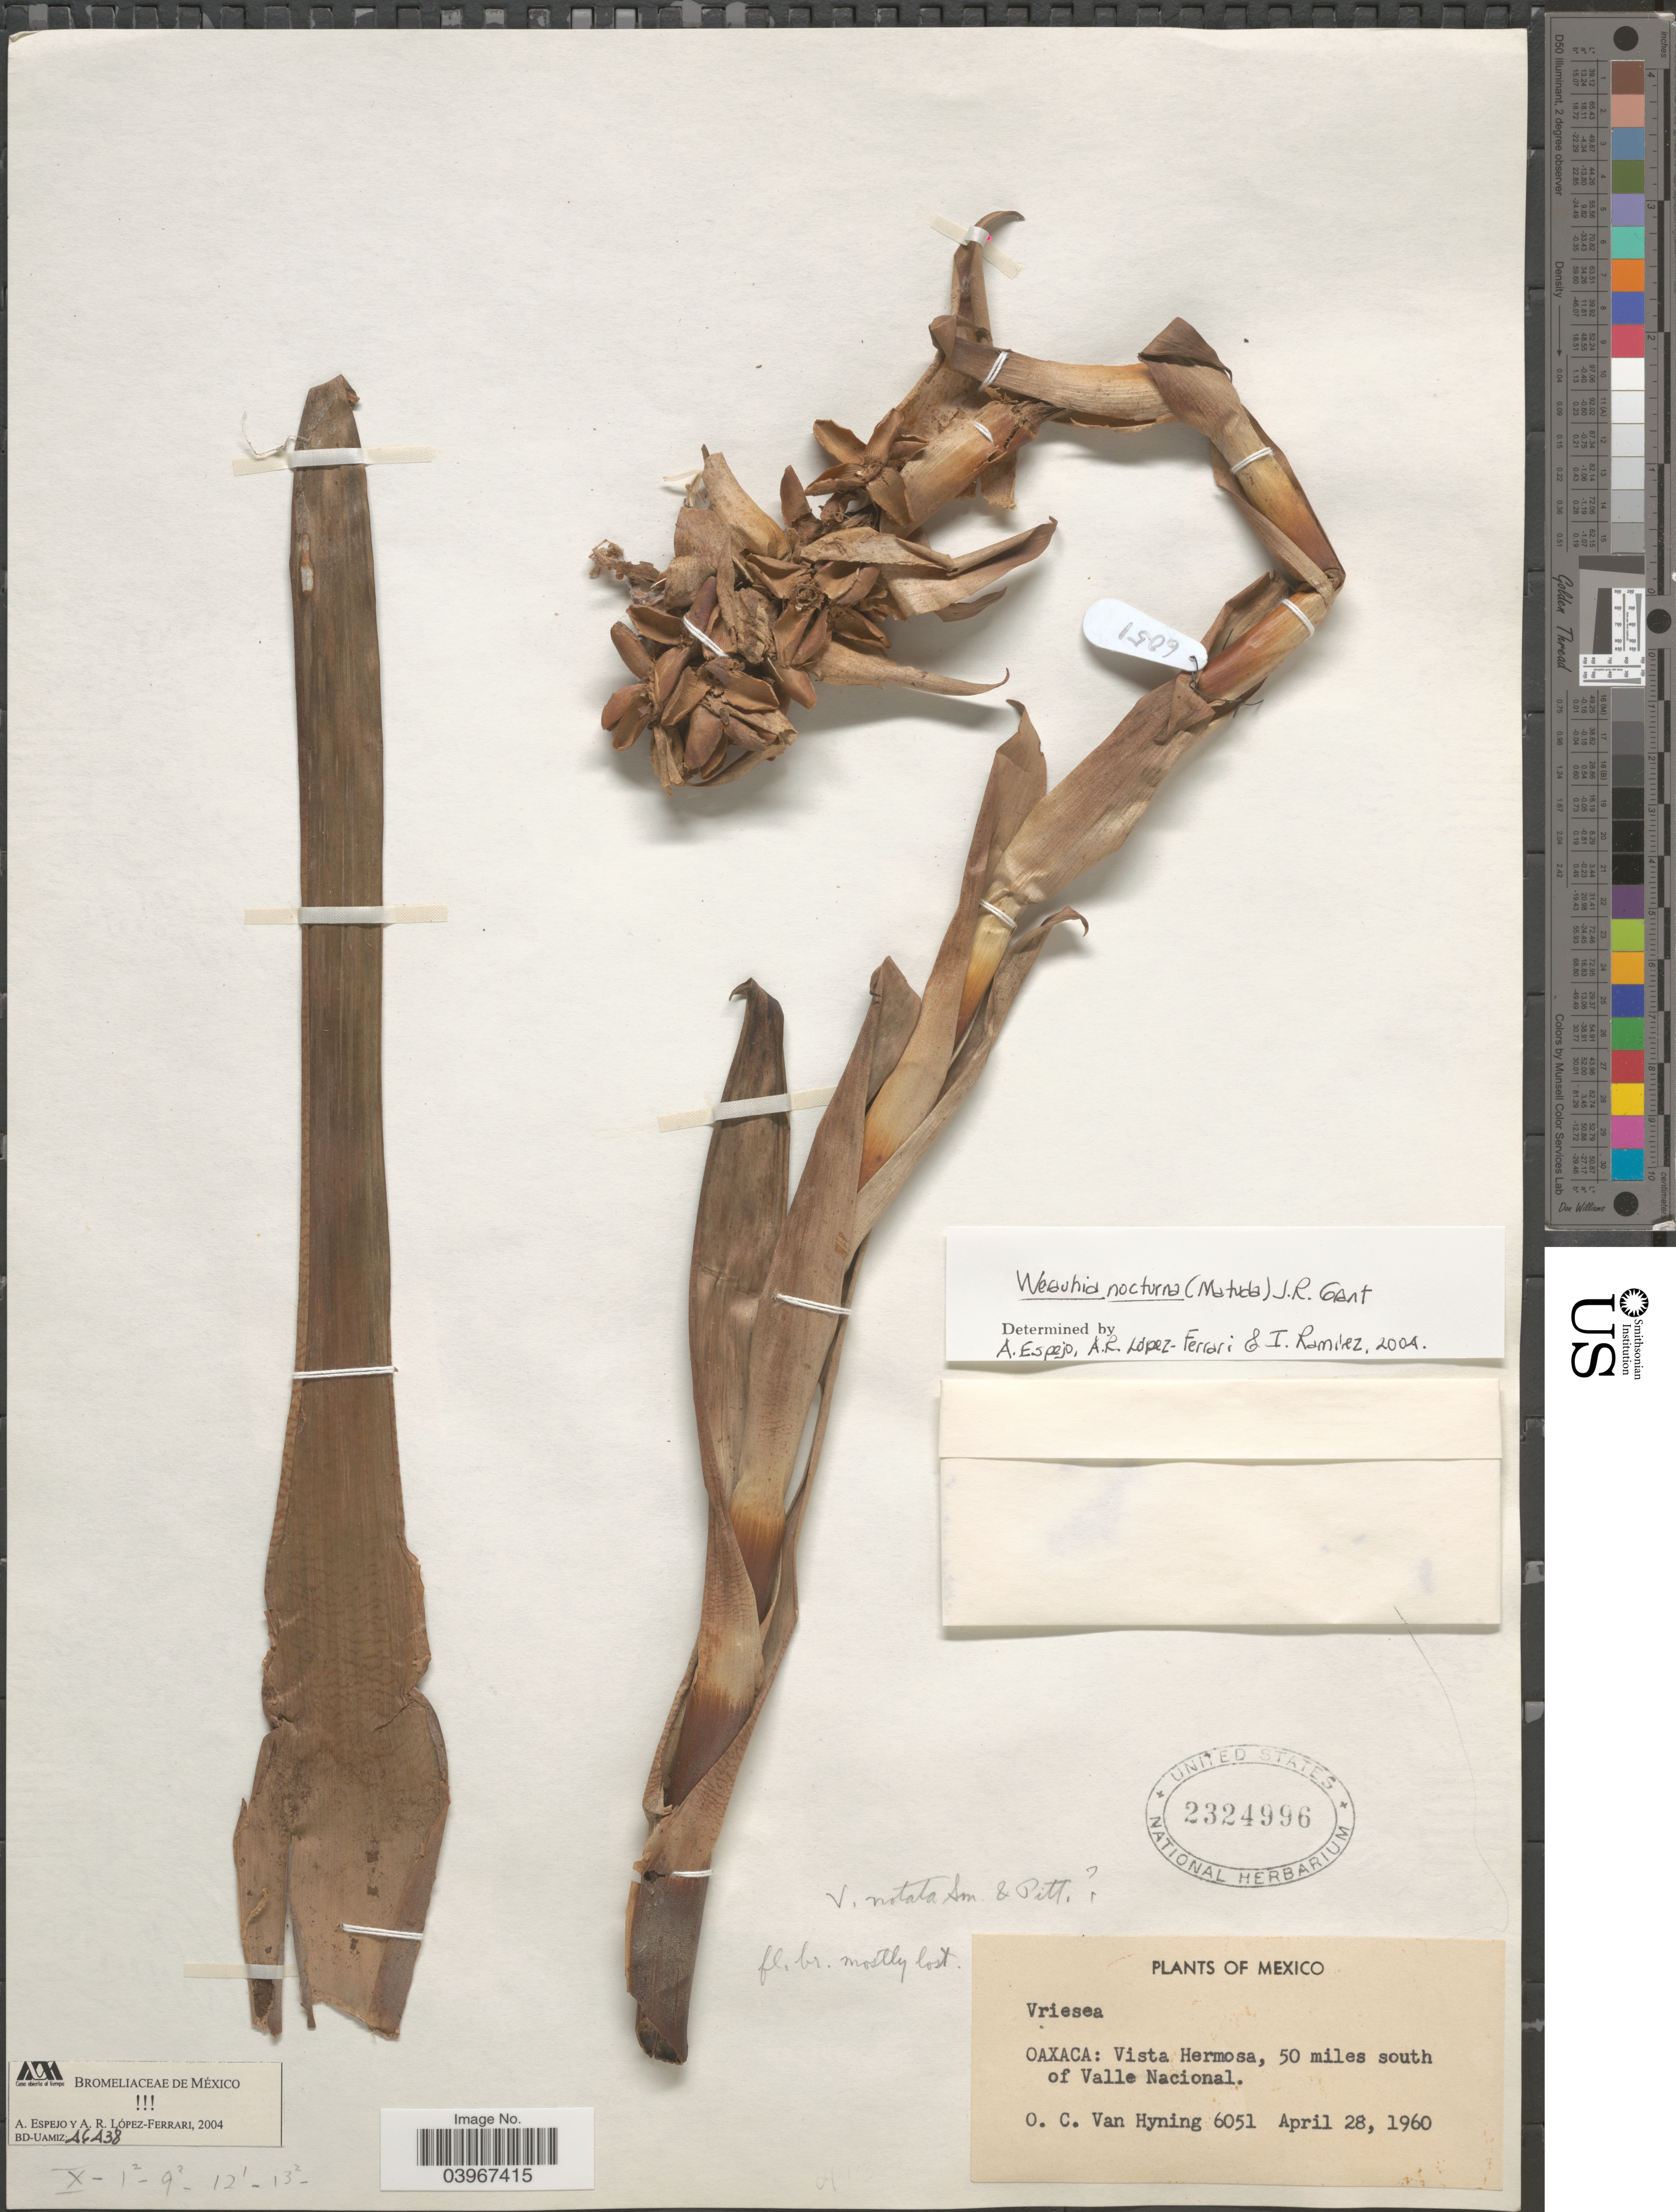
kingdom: Plantae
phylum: Tracheophyta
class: Liliopsida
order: Poales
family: Bromeliaceae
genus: Werauhia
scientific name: Werauhia nocturna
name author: (Matuda) J.R. Grant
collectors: O. Van Hyning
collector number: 6051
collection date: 1960-04-27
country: Mexico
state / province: Oaxaca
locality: Vista Hermosa, 50 miles south of Valle Nacional.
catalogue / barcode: US 2324996